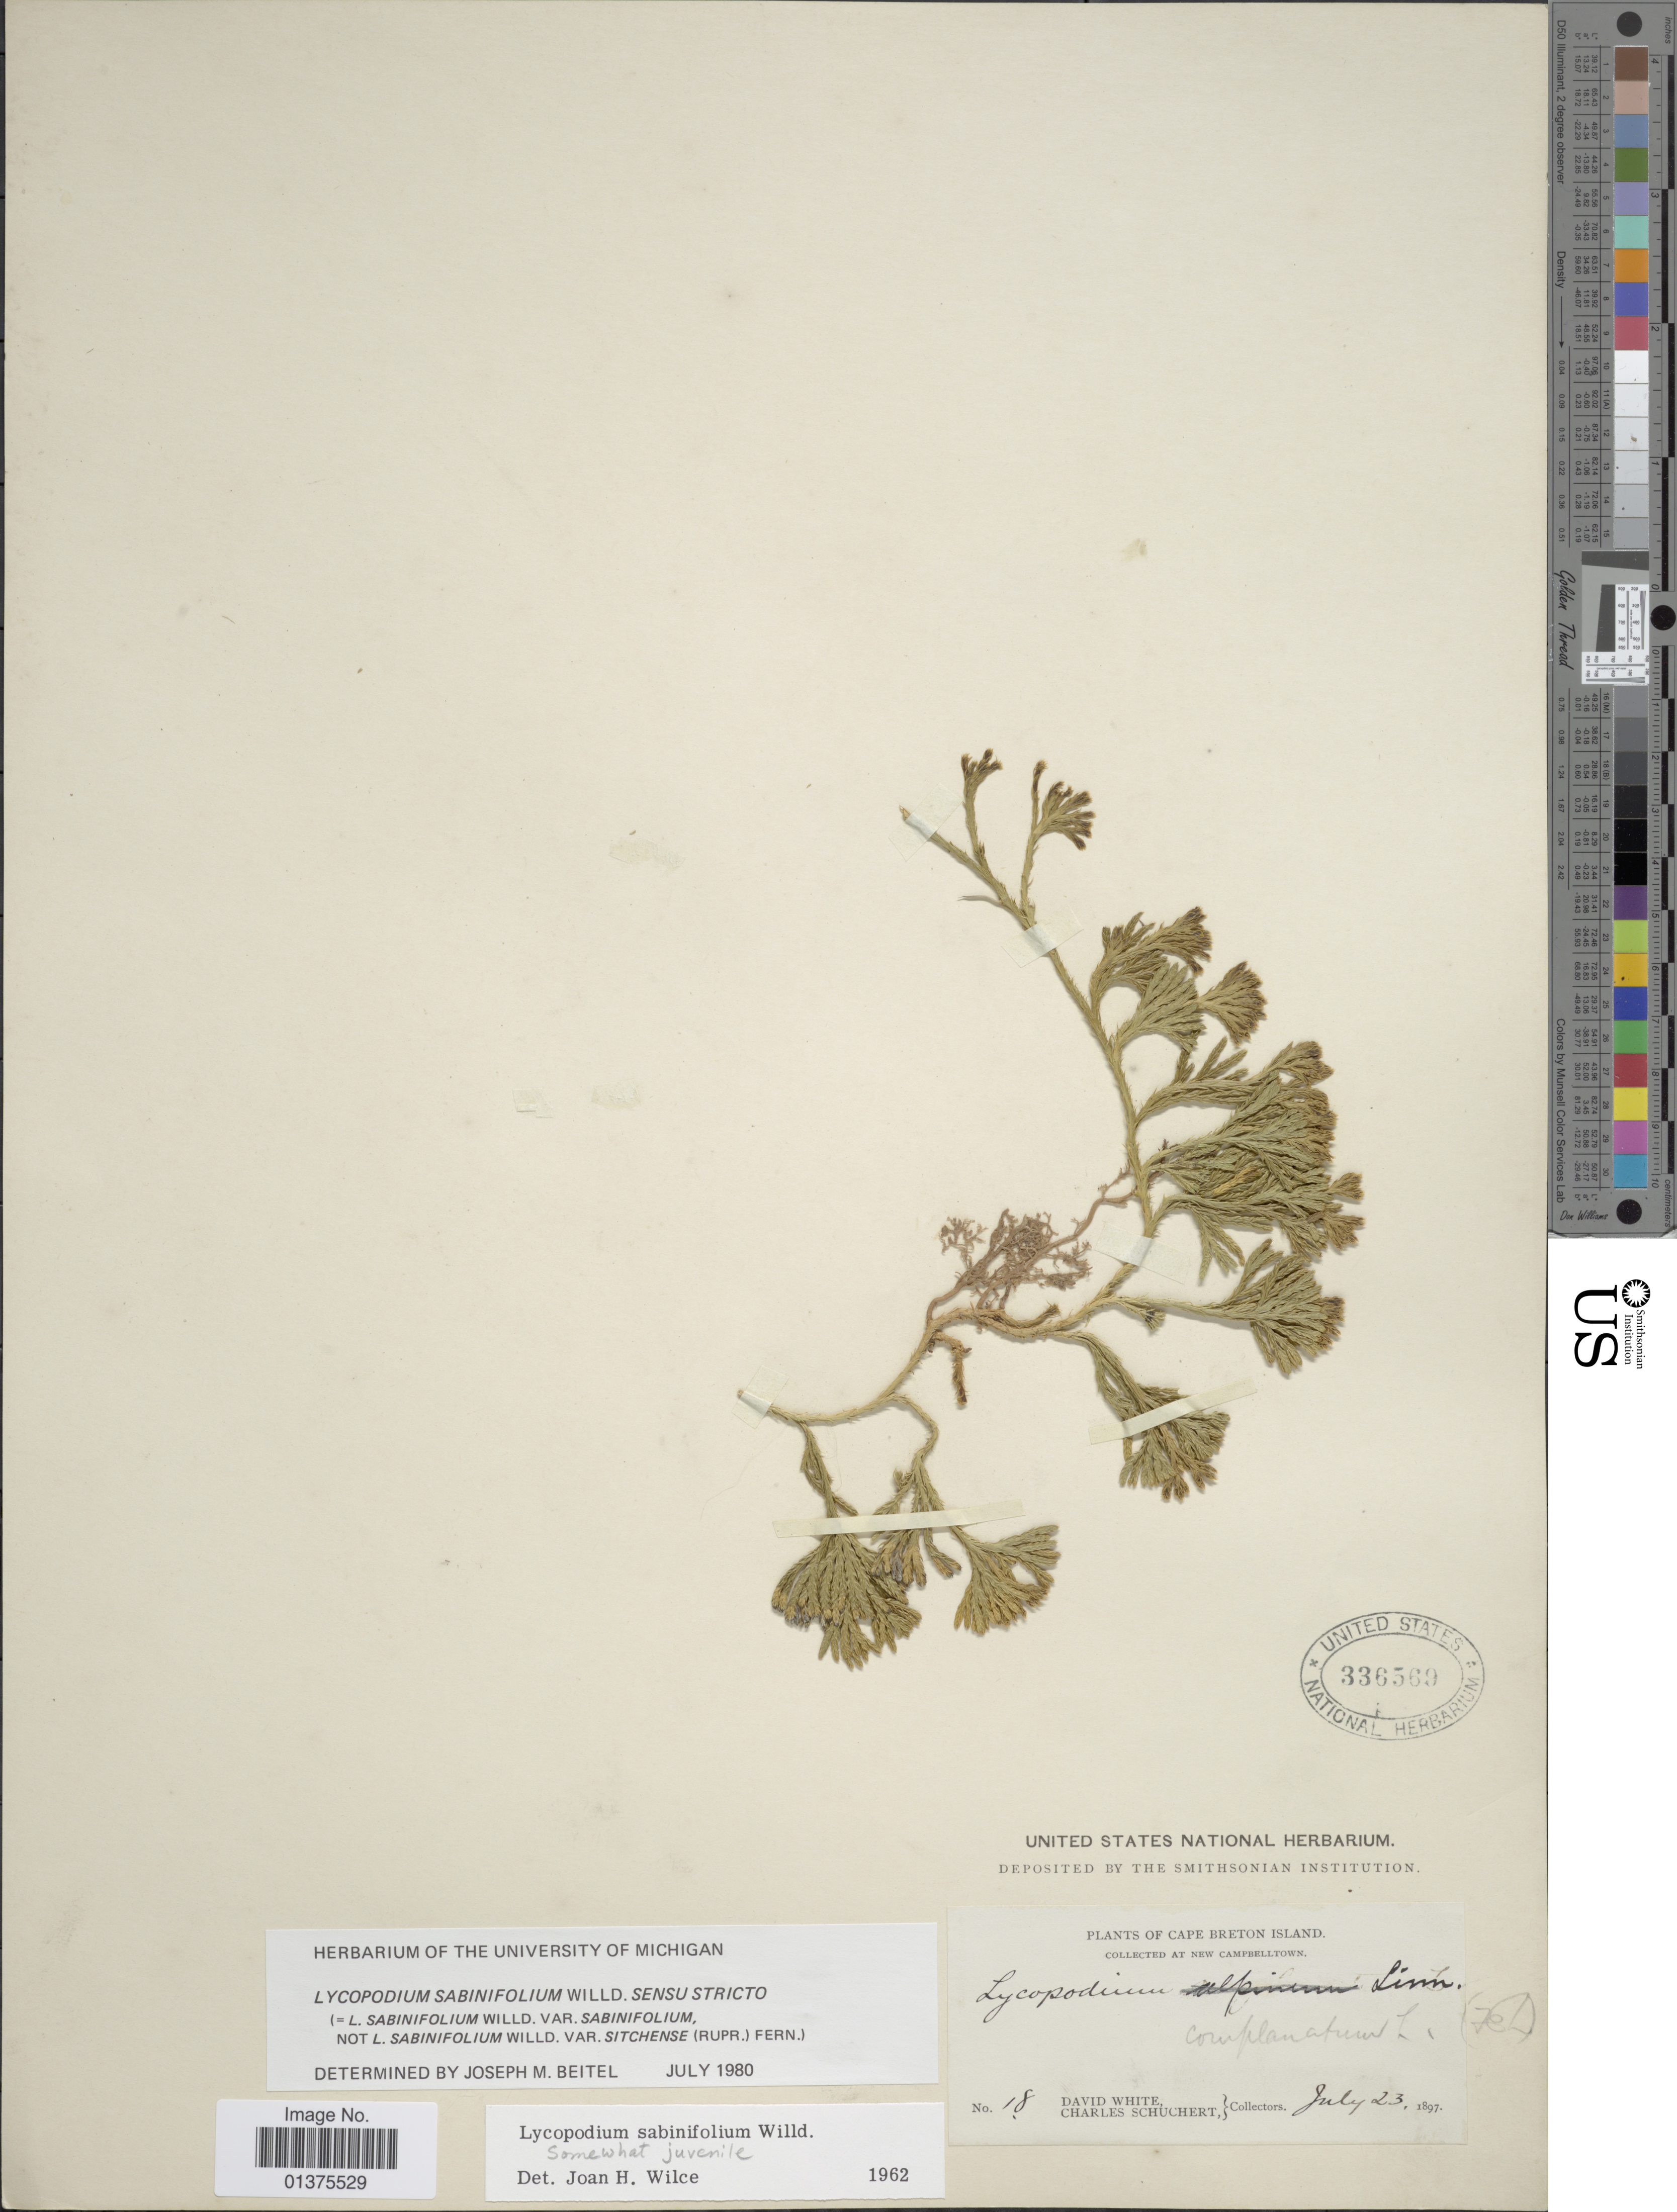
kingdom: Plantae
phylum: Tracheophyta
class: Lycopodiopsida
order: Lycopodiales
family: Lycopodiaceae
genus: Diphasiastrum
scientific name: Diphasiastrum x sabinifolium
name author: (Willd.) Holub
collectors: D. White & C. Schuchert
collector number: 18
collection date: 1897-07-23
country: Canada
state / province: Nova Scotia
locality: Cape Breton Island, New Campbelltown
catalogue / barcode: US 336569